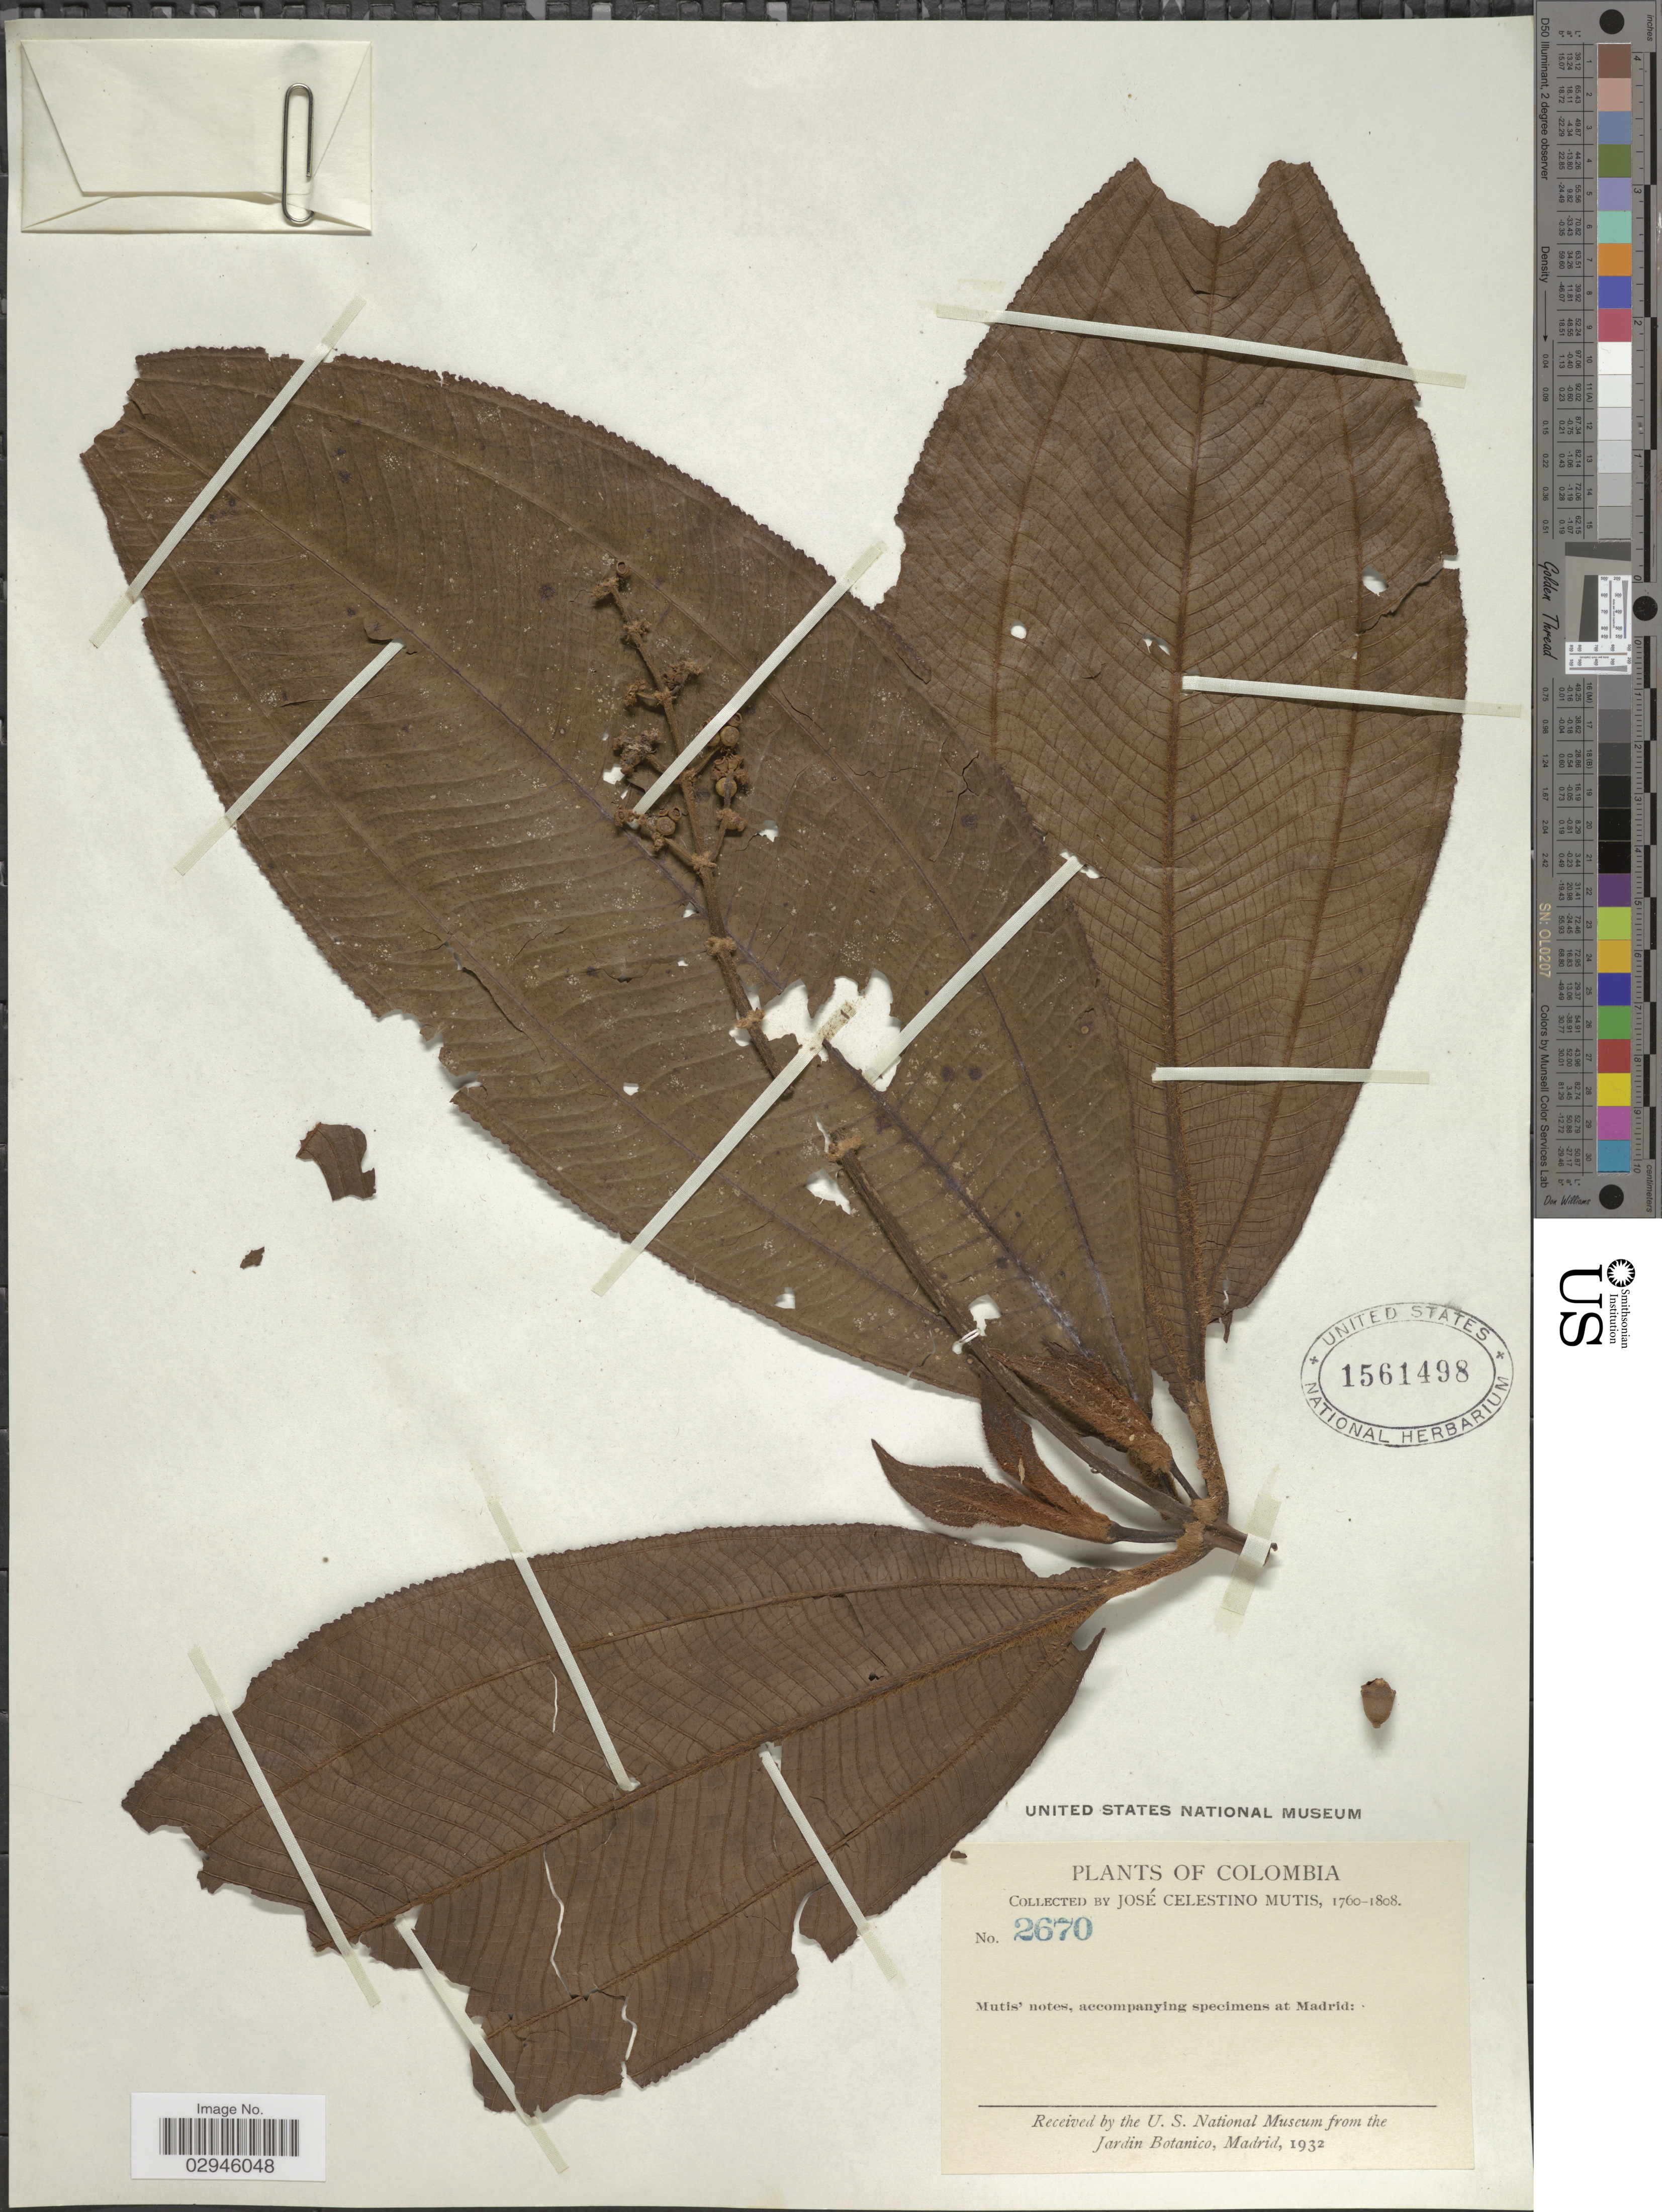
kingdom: Plantae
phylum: Tracheophyta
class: Magnoliopsida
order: Myrtales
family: Melastomataceae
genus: Miconia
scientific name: Miconia sp.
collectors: J. C. B. Mutis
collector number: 2670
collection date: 1760/1808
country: Colombia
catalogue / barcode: US 1561498